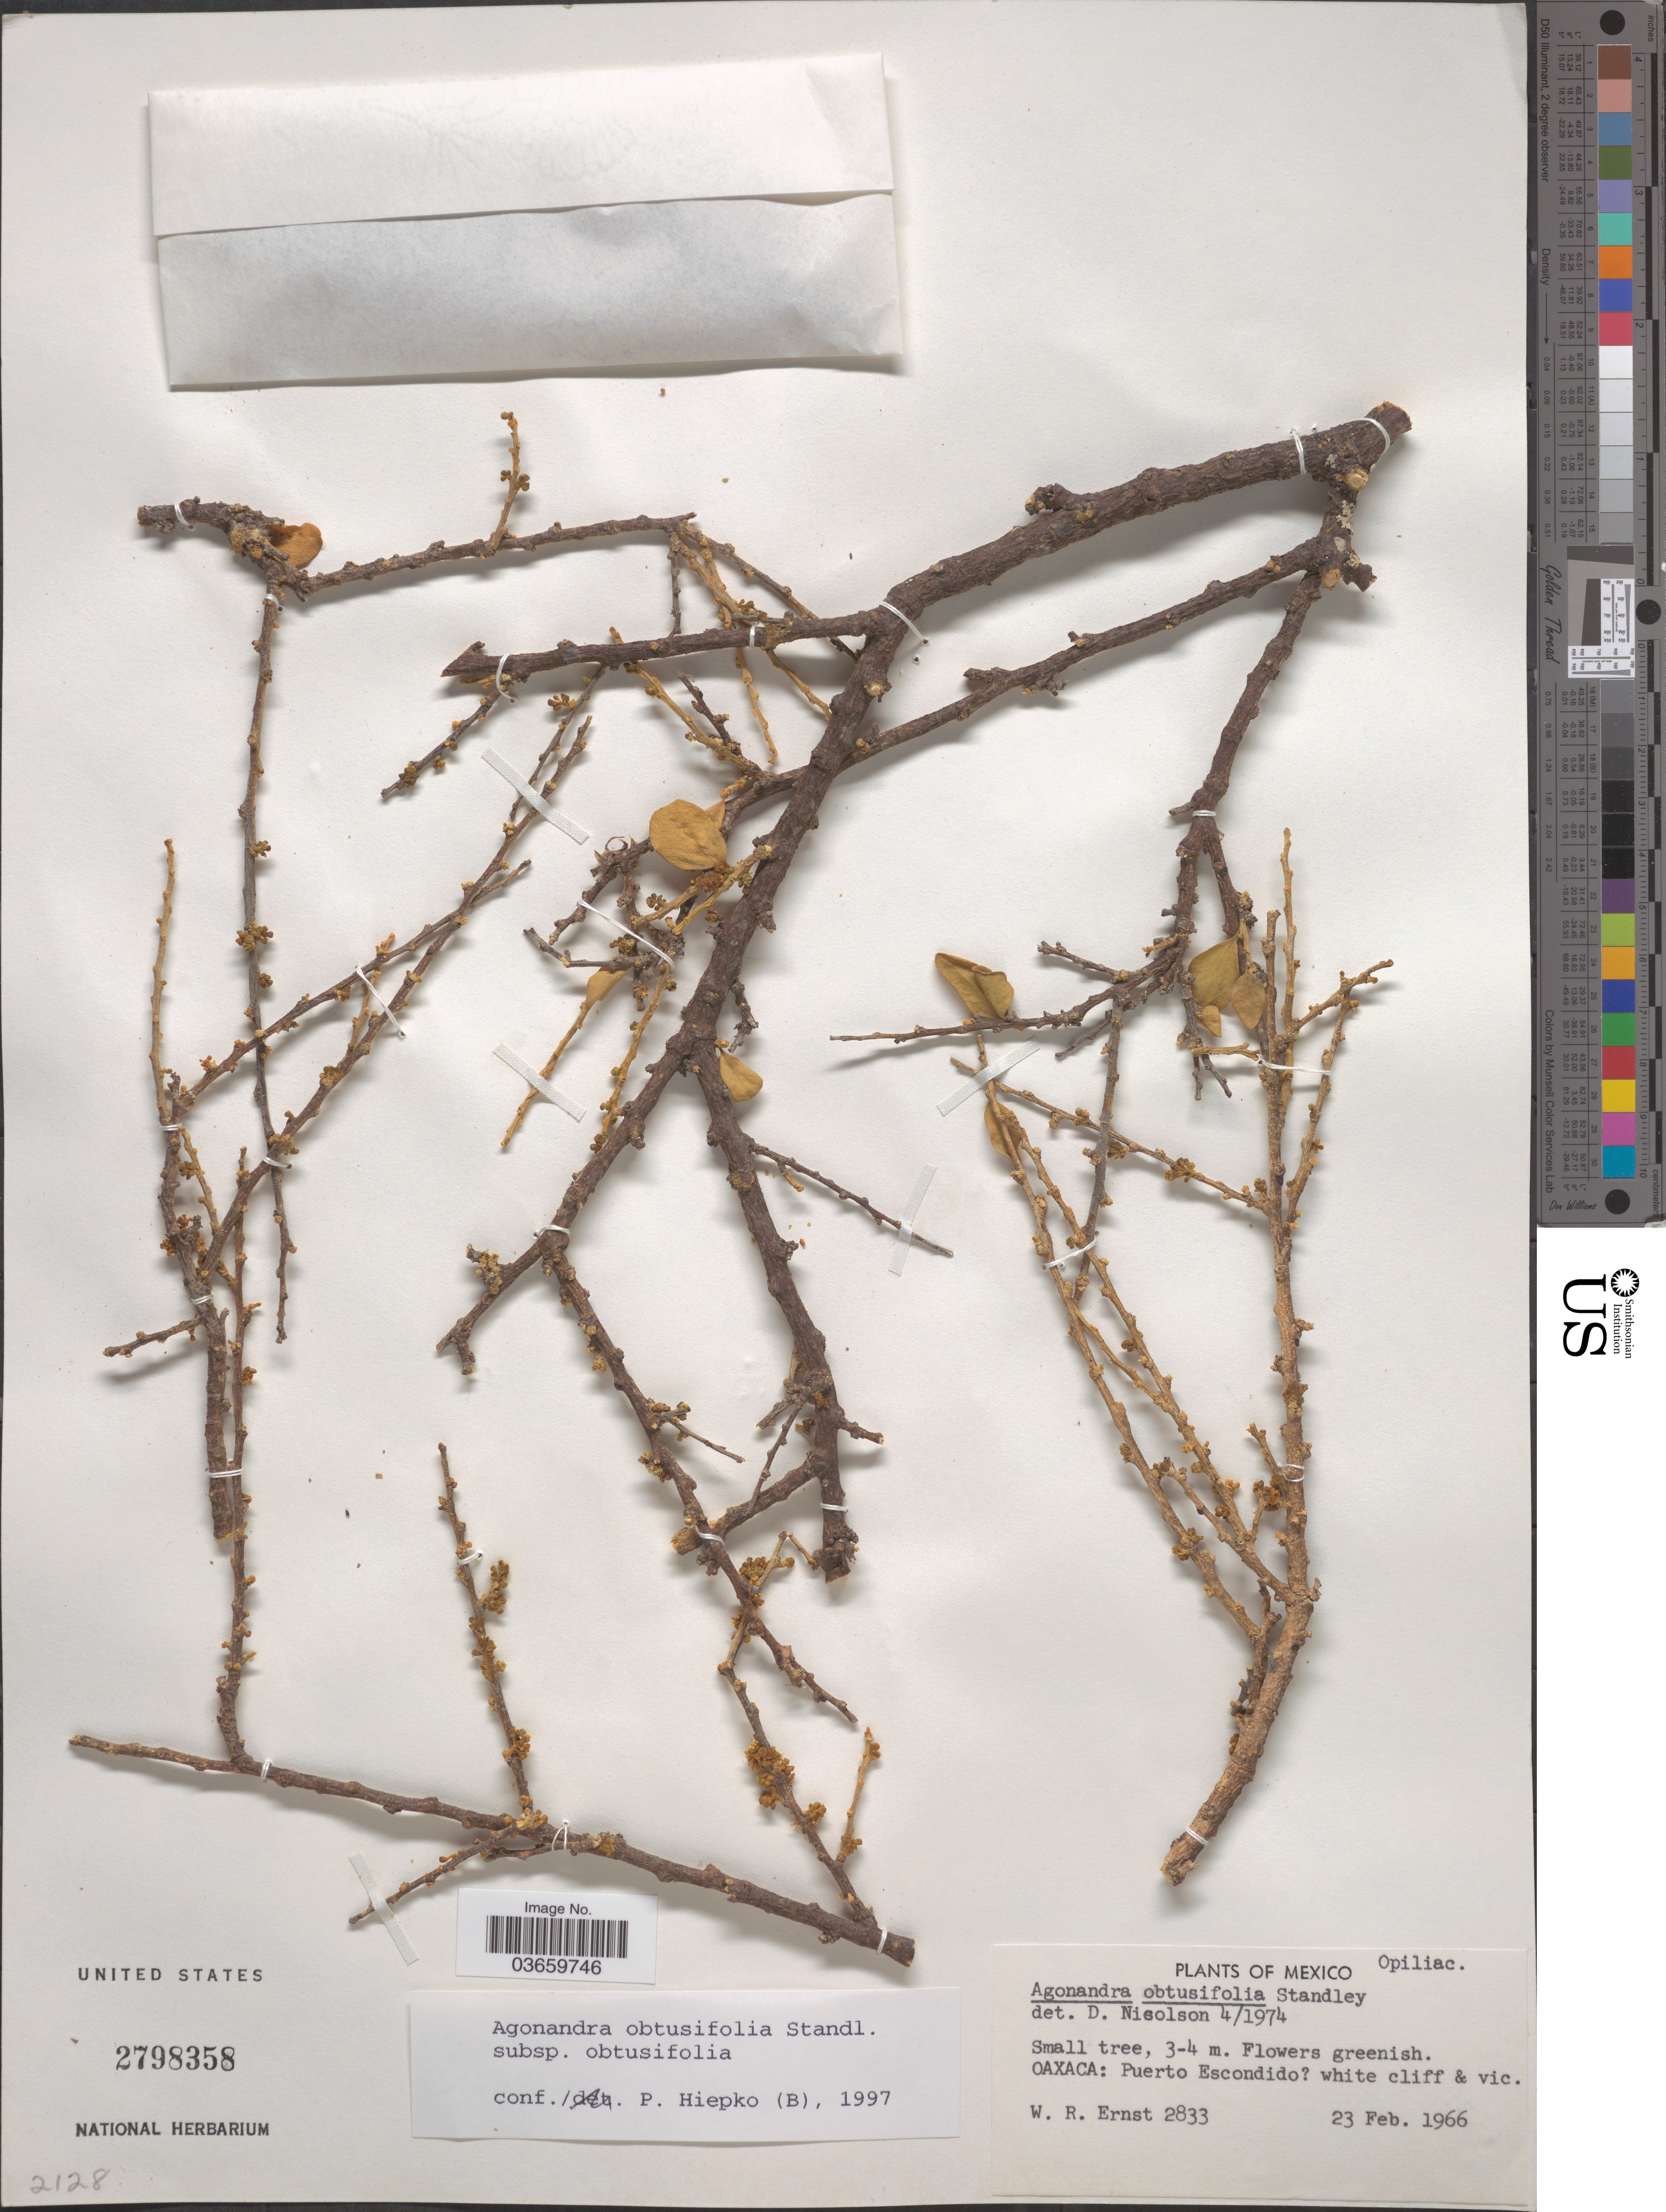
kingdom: Plantae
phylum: Tracheophyta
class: Magnoliopsida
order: Santalales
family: Opiliaceae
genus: Agonandra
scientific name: Agonandra obtusifolia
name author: Standl.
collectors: W. R. Ernst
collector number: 2833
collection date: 1966-02-23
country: Mexico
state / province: Oaxaca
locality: Puerto Escondido [unsure placement] white cliff & vic.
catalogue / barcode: US 2798358